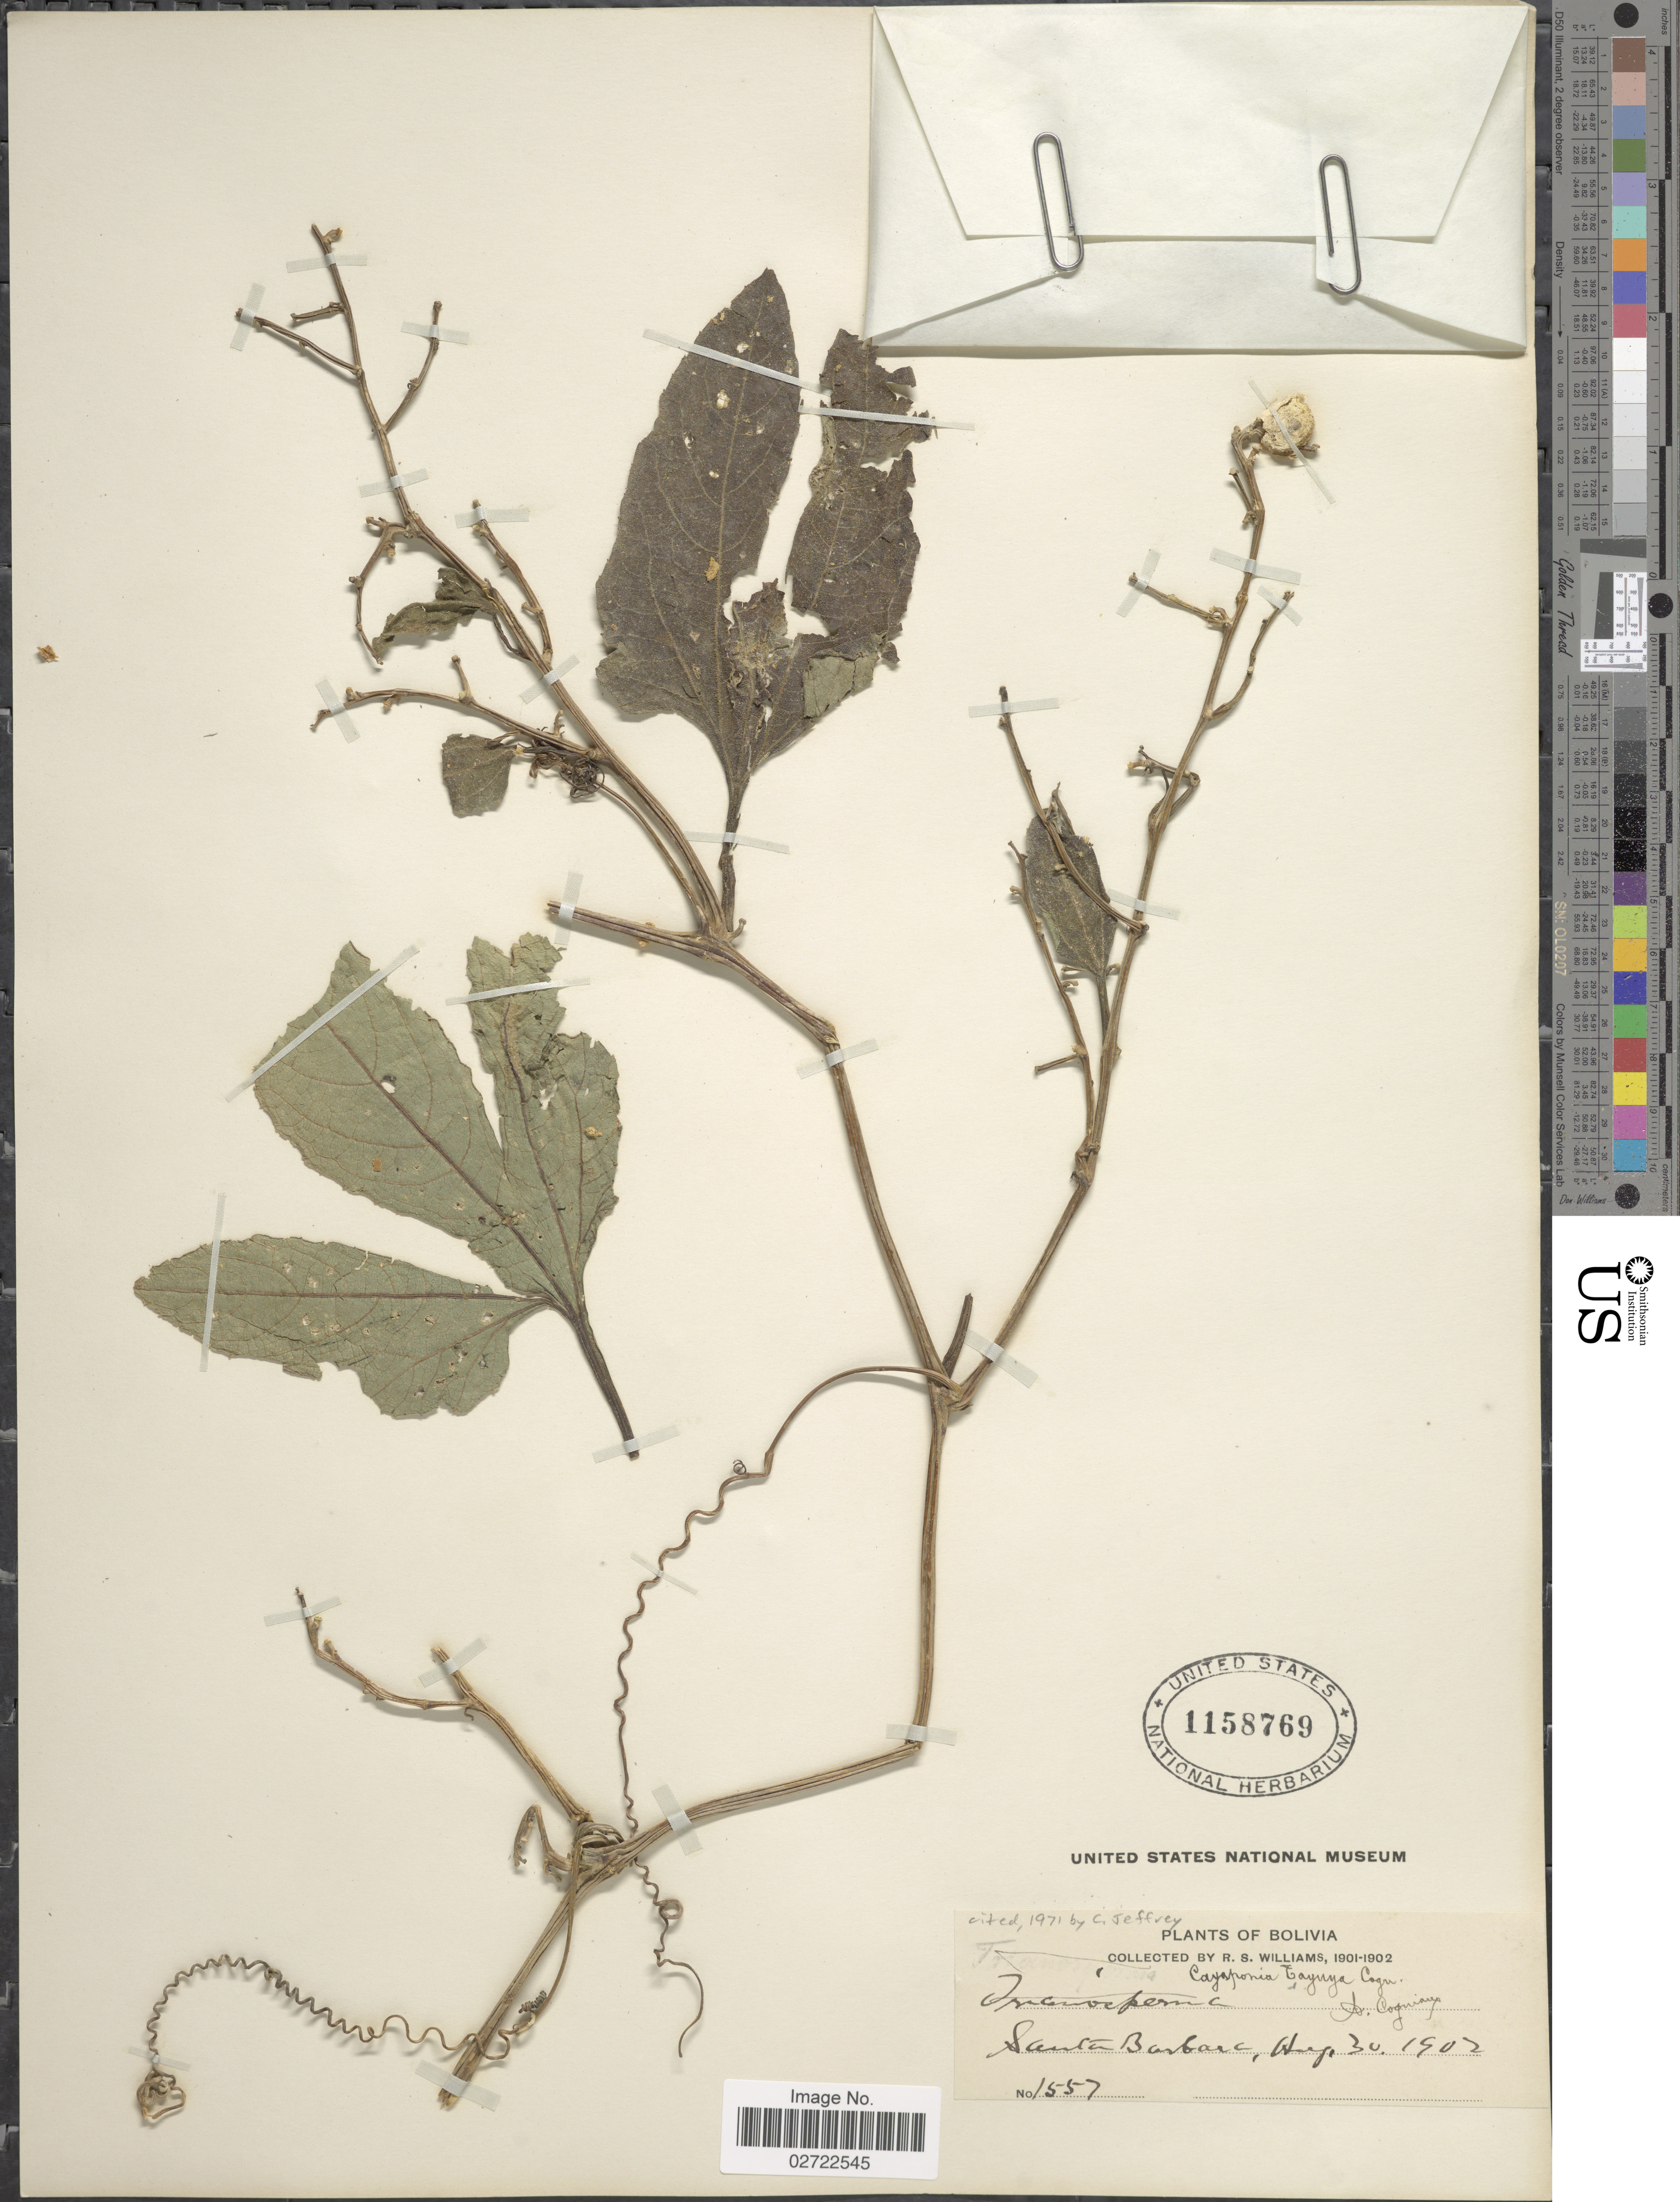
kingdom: Plantae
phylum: Tracheophyta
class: Magnoliopsida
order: Cucurbitales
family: Cucurbitaceae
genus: Cayaponia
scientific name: Cayaponia tayuya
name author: (Vell.) Cogn.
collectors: R. S. Williams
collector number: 1557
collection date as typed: Aug. 30, '02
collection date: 1902-08-30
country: Bolivia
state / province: La Paz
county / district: Franz Tamayo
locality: Santa Barbara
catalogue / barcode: US 1158769